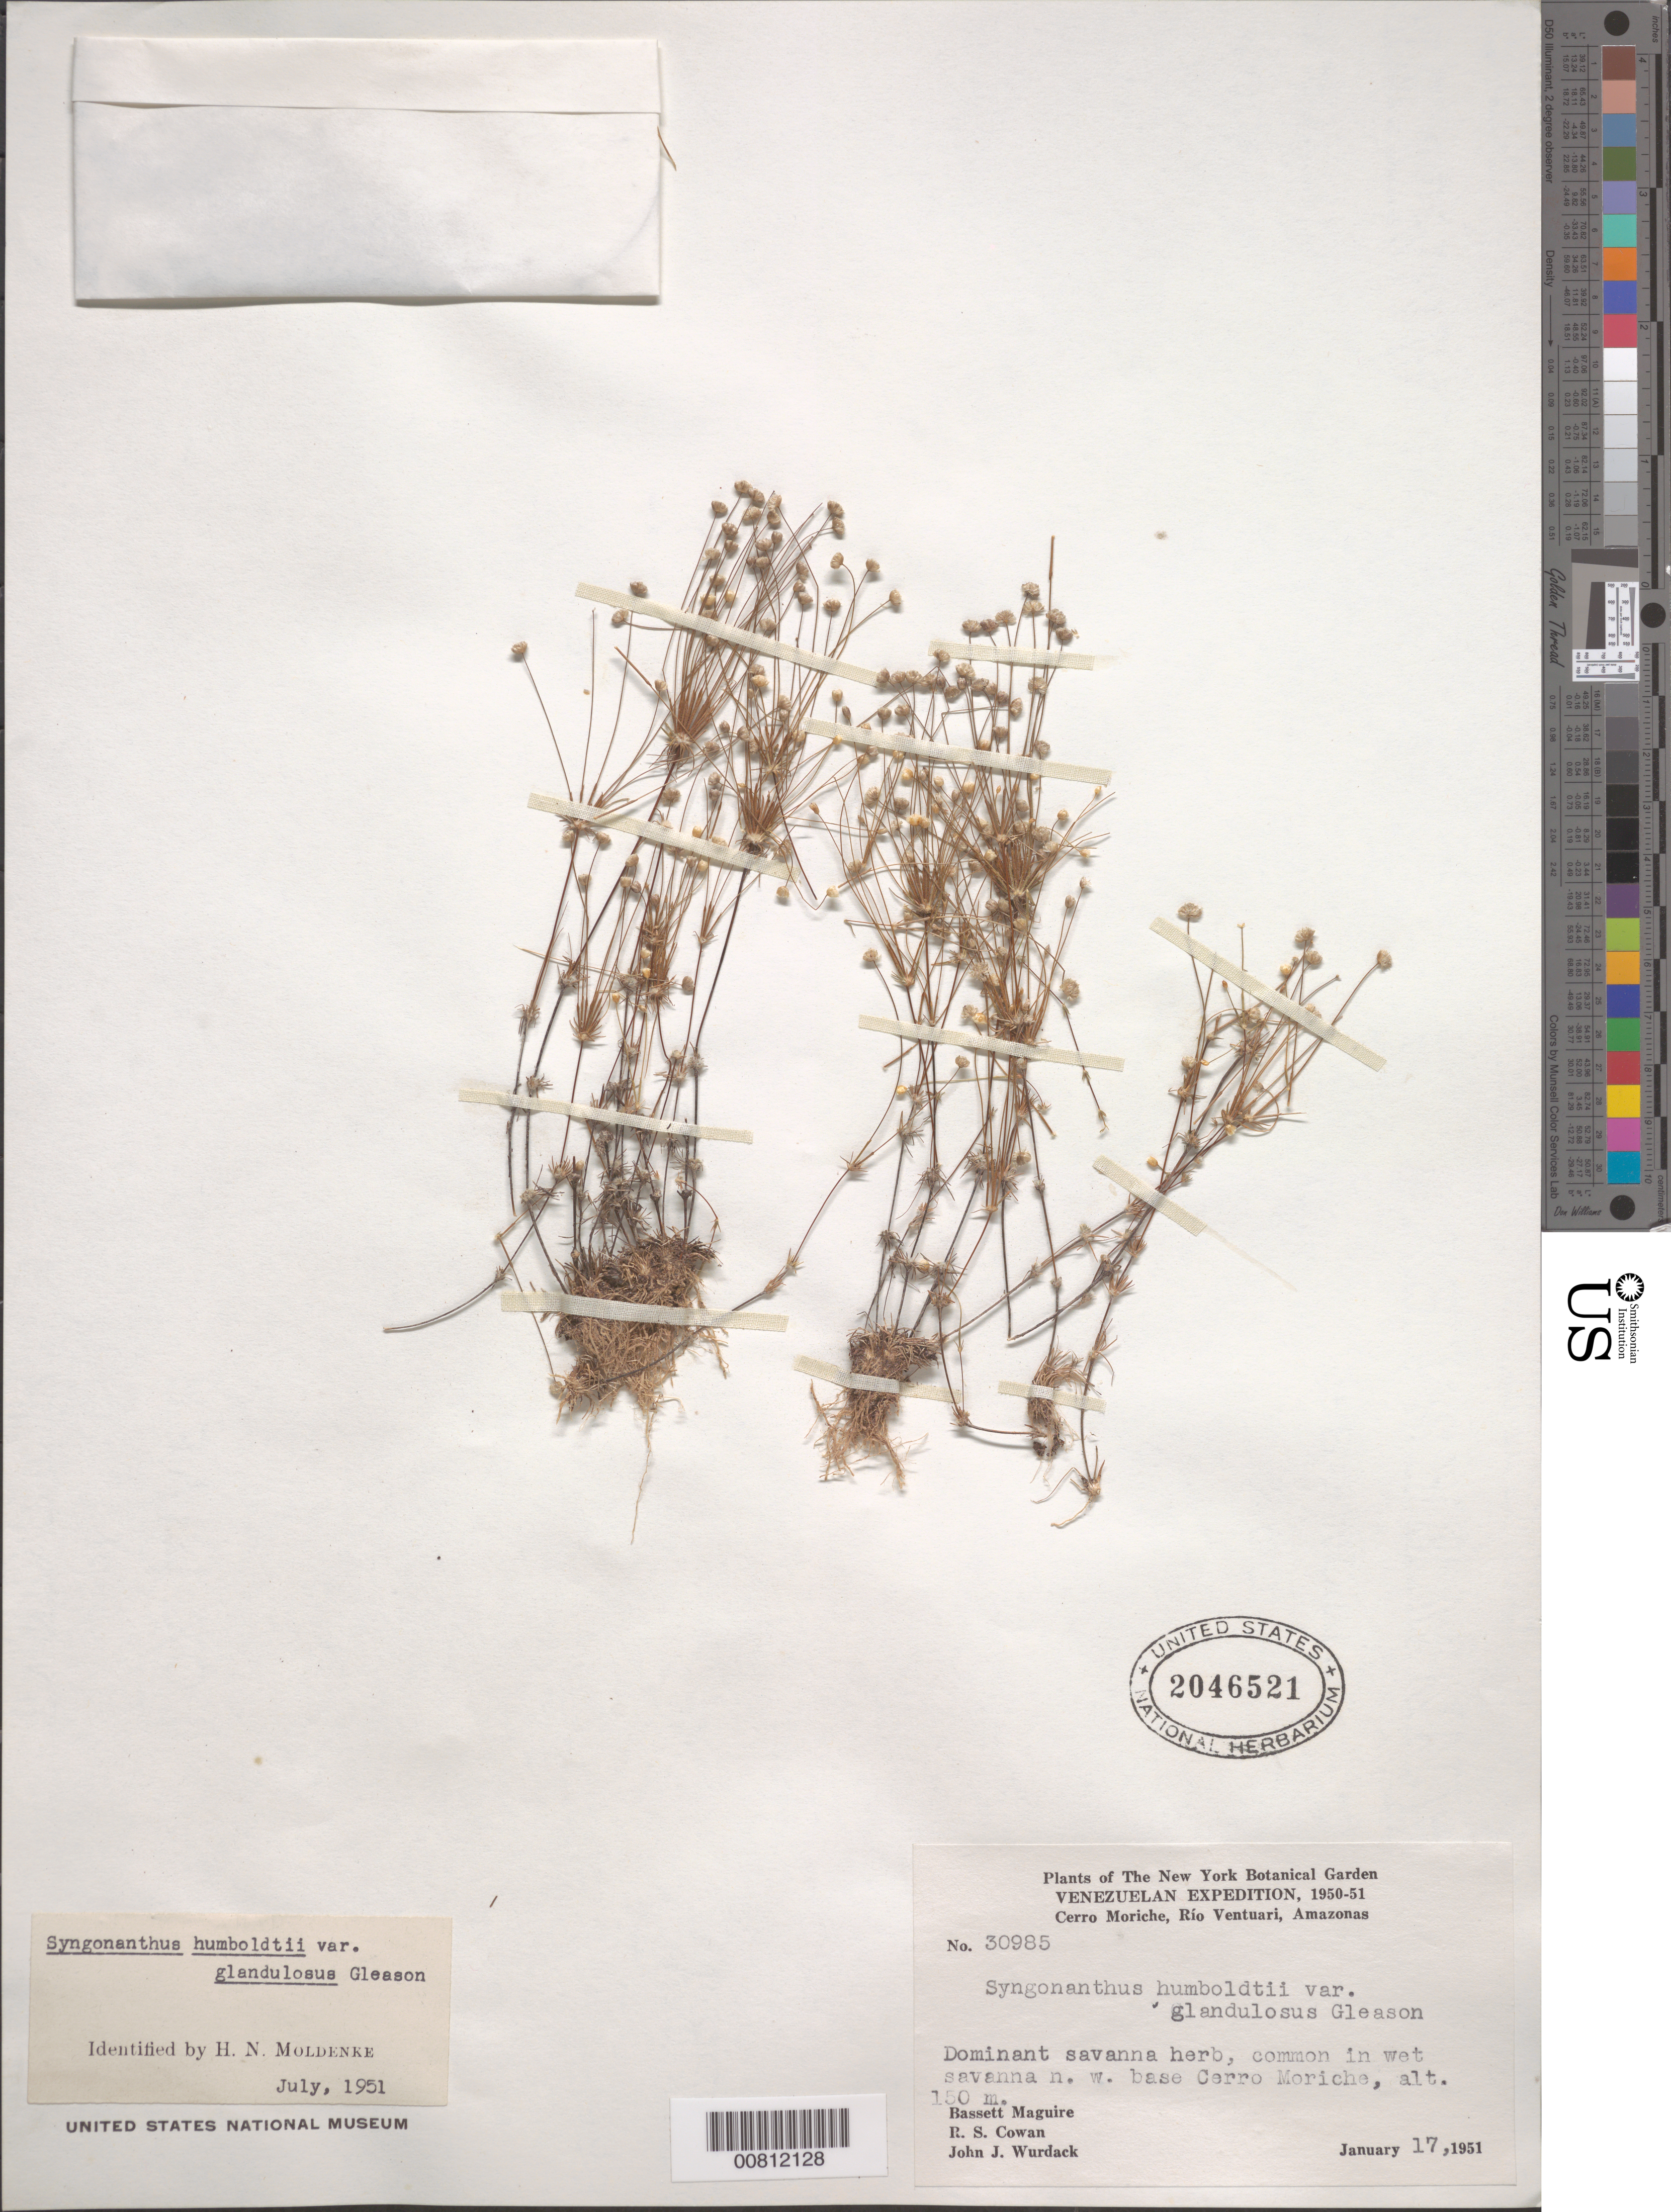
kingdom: Plantae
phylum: Tracheophyta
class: Liliopsida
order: Poales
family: Eriocaulaceae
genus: Syngonanthus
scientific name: Syngonanthus humboldtii var. glandulosus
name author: Gleason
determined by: Moldenke, H. N.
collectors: B. Maguire, R. S. Cowan & J. J. Wurdack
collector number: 30985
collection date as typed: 17-Jan-51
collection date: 1951-01-17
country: Venezuela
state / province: Amazonas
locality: Cerro Moriche, Río Ventuari, NW base of Cerro Moriche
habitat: Wet savanna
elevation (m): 150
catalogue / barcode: US 2046521